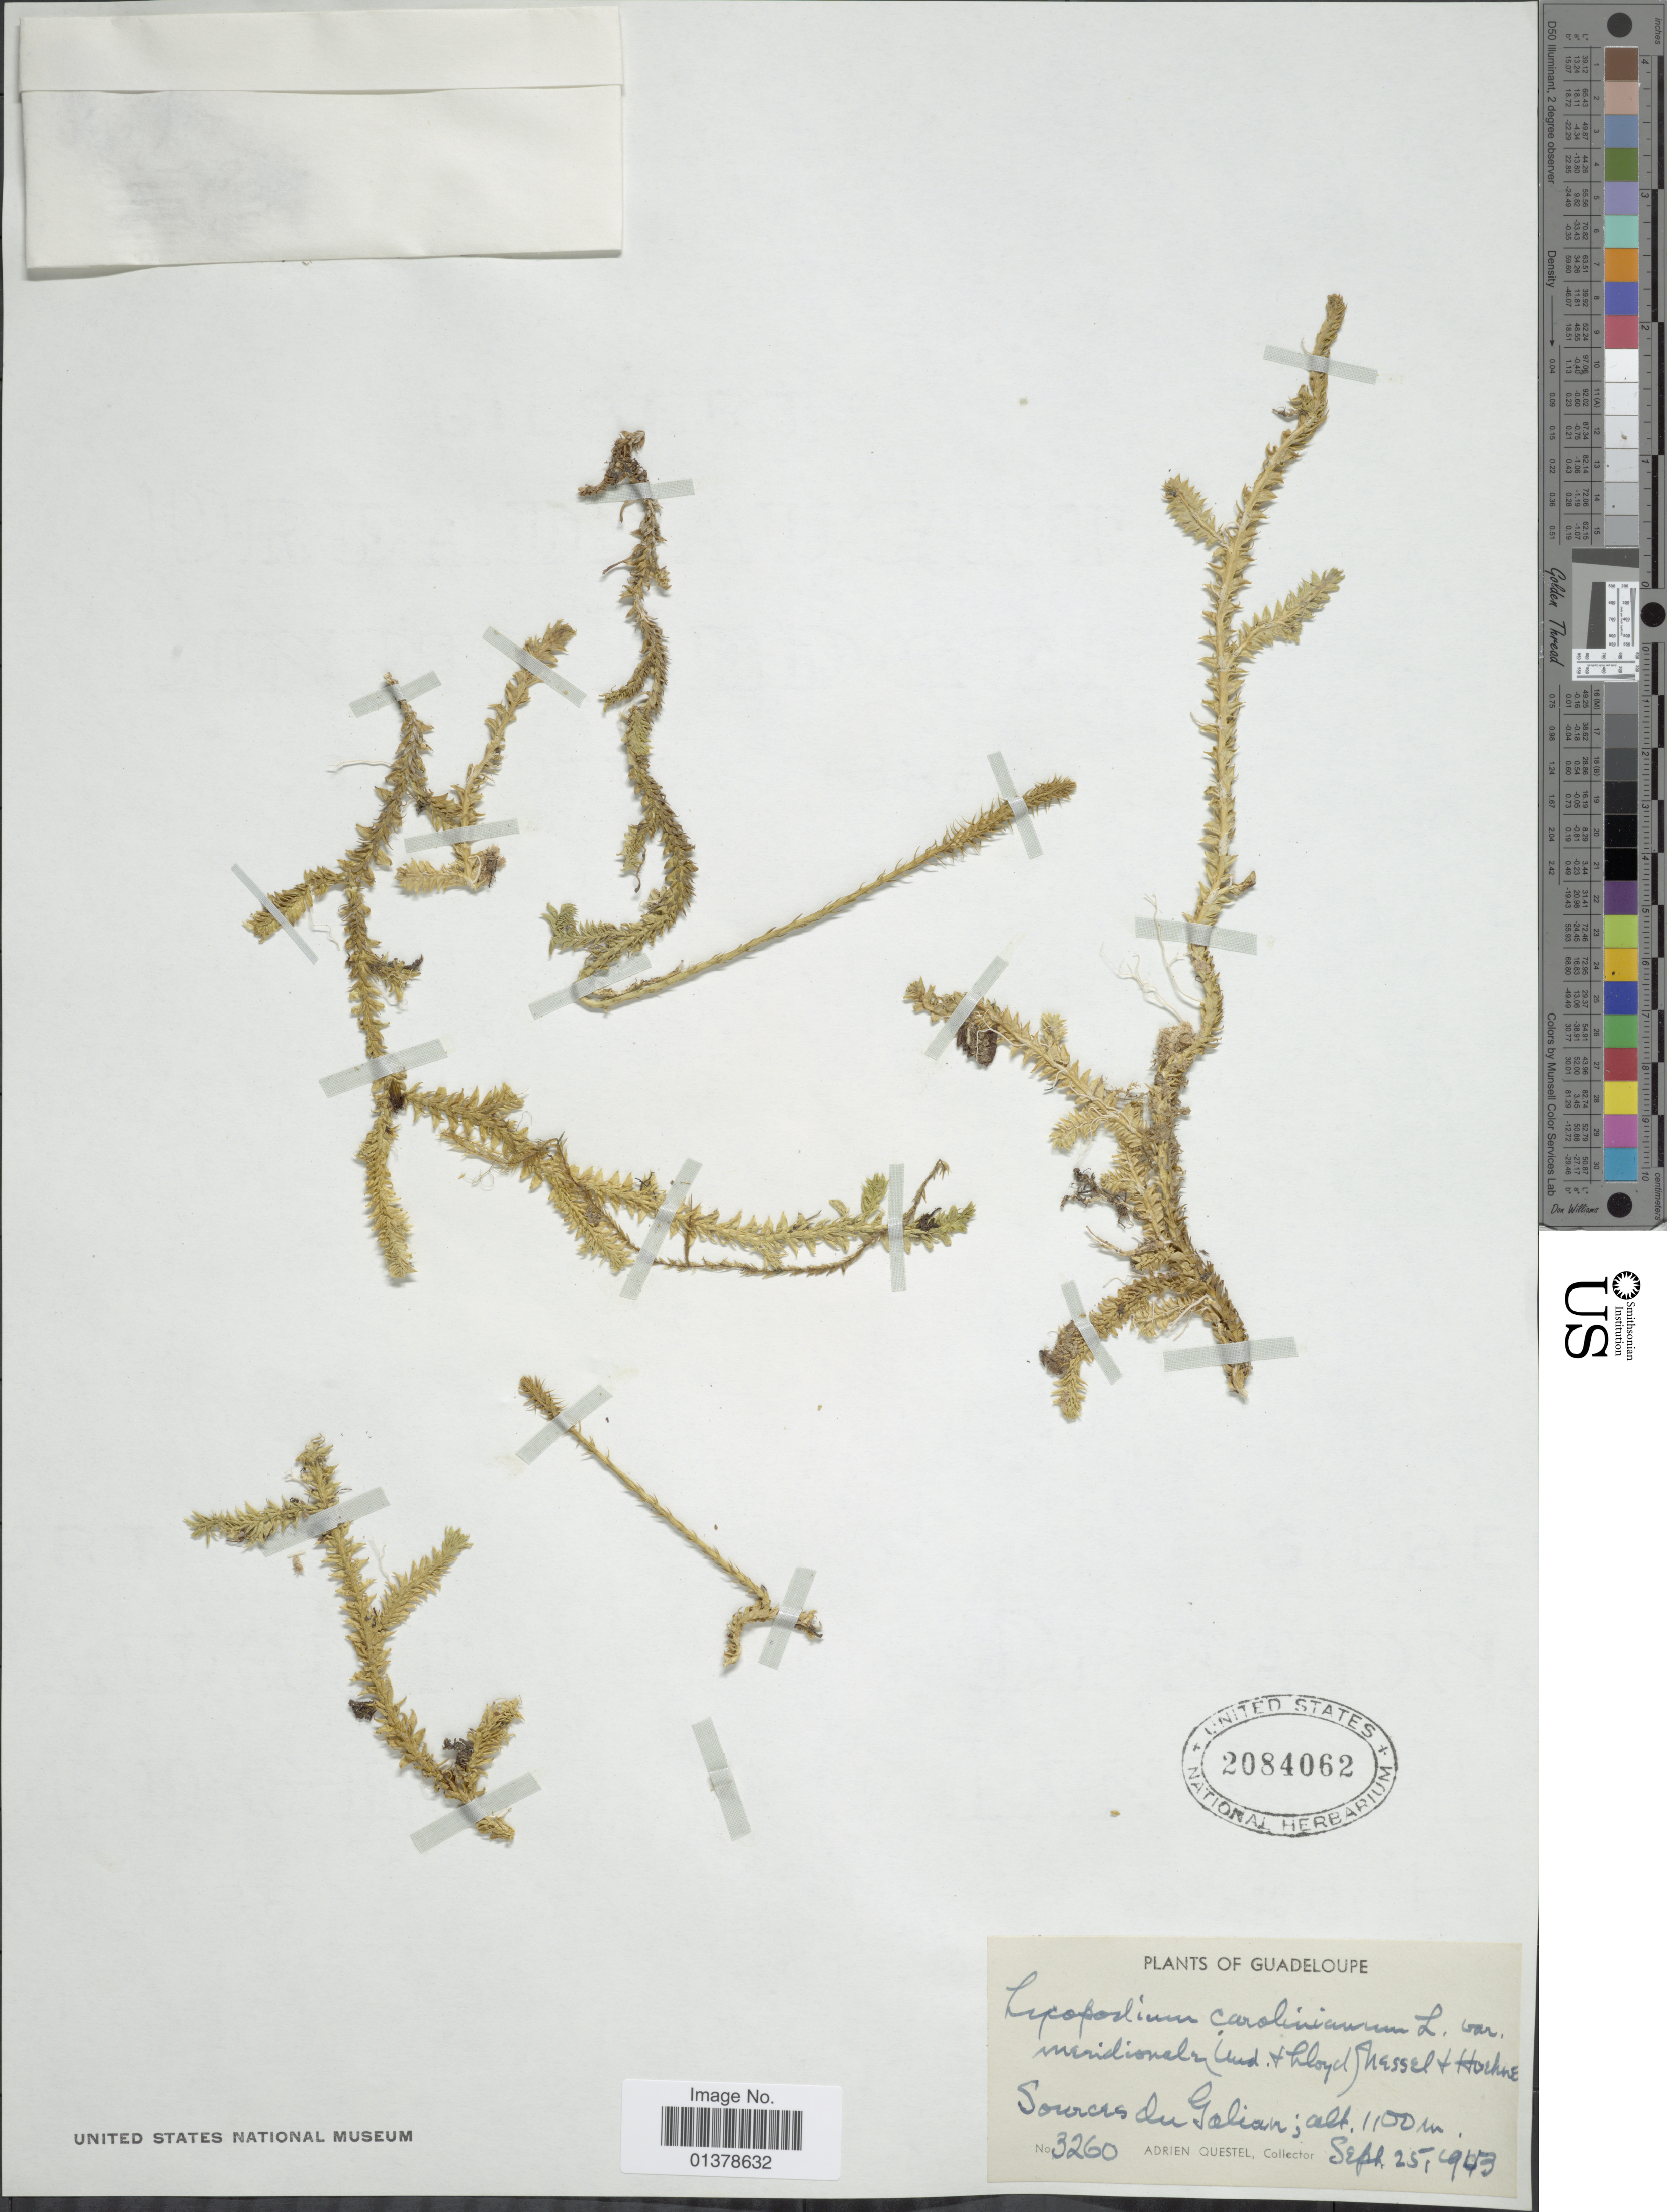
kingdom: Plantae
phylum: Tracheophyta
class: Lycopodiopsida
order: Lycopodiales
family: Lycopodiaceae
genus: Pseudolycopodiella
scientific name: Pseudolycopodiella paradoxa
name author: (Mart.) Holub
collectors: A. Questel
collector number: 3260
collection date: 1943-09-25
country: Guadeloupe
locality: Sourcas du Galian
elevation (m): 1100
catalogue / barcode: US 2084062